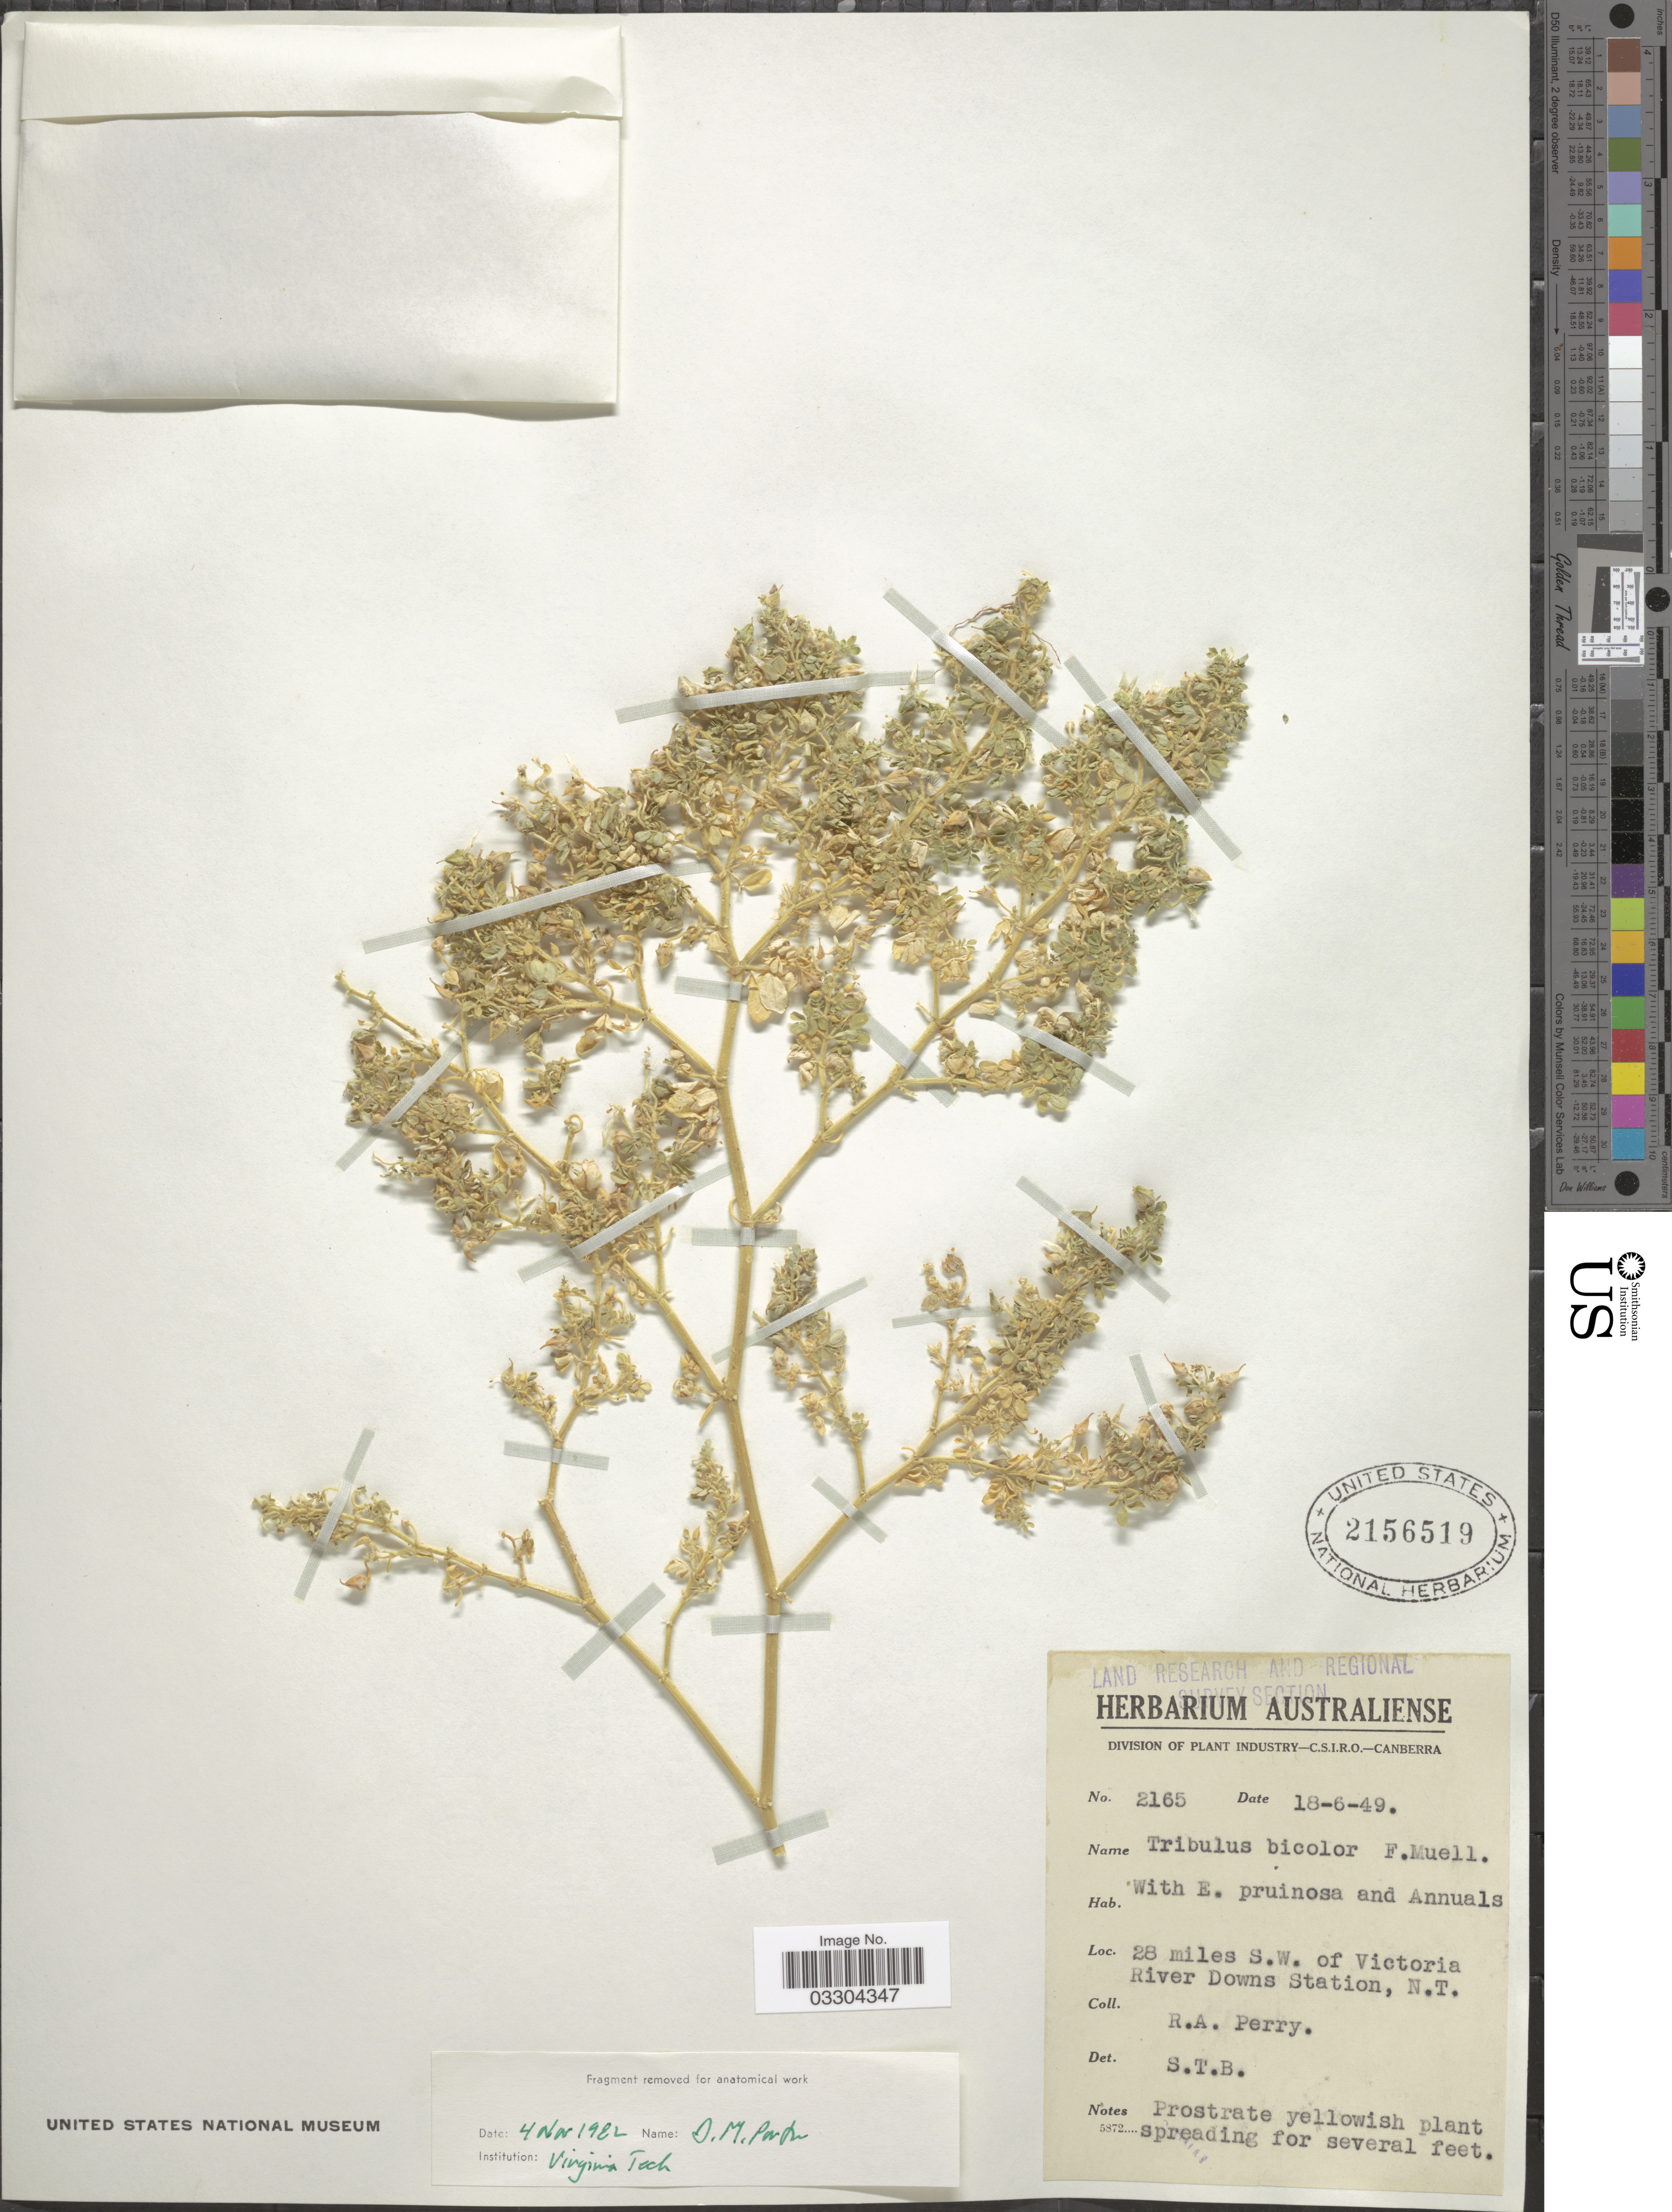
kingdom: Plantae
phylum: Tracheophyta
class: Magnoliopsida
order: Zygophyllales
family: Zygophyllaceae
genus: Tribulopis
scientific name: Tribulopis bicolor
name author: F. Muell.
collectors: Perry, R. A.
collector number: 2165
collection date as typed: Transcribed d/m/y: 18/6/49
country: Australia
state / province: Northern Territory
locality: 28 miles S. W. of Victoria River Downs Station, N. T.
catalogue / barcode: US 2156519